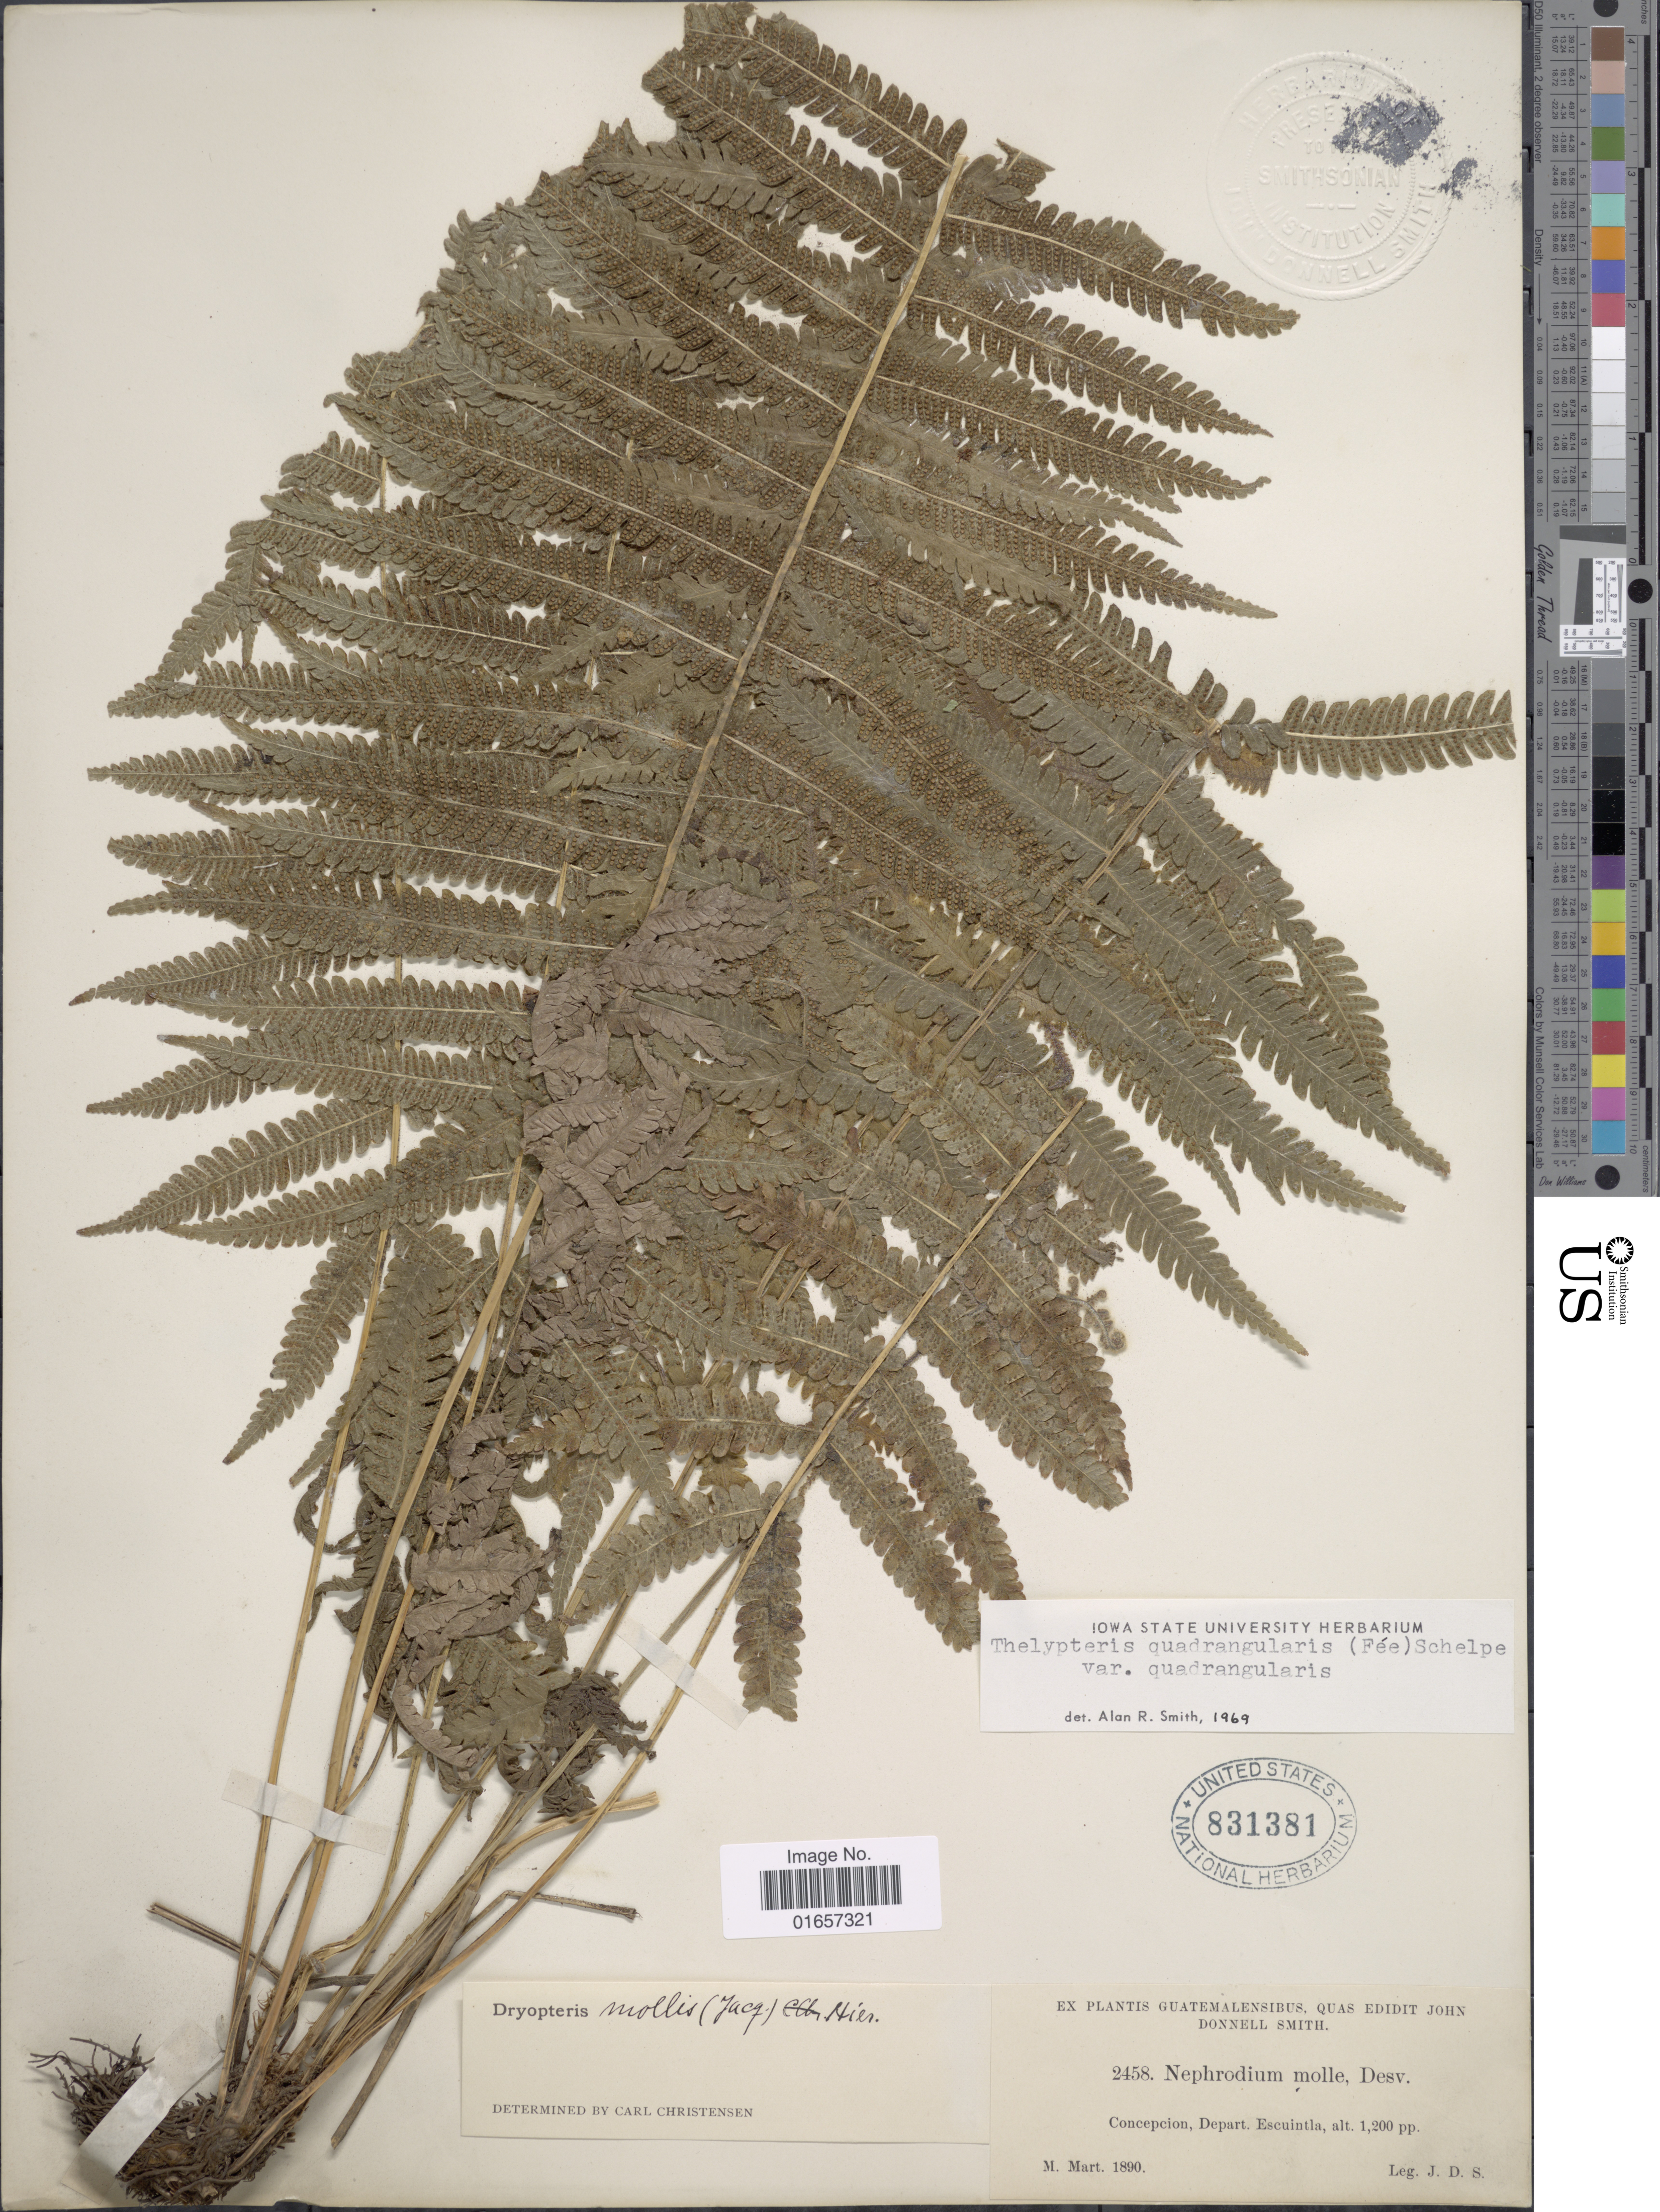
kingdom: Plantae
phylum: Tracheophyta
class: Polypodiopsida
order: Polypodiales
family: Thelypteridaceae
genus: Christella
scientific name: Christella hispidula var. hispidula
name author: (Decne.) Holttum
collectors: M. Mart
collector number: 2458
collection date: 1890-03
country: Guatemala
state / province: Escuintla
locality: Conecpcion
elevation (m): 366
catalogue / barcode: US 831381